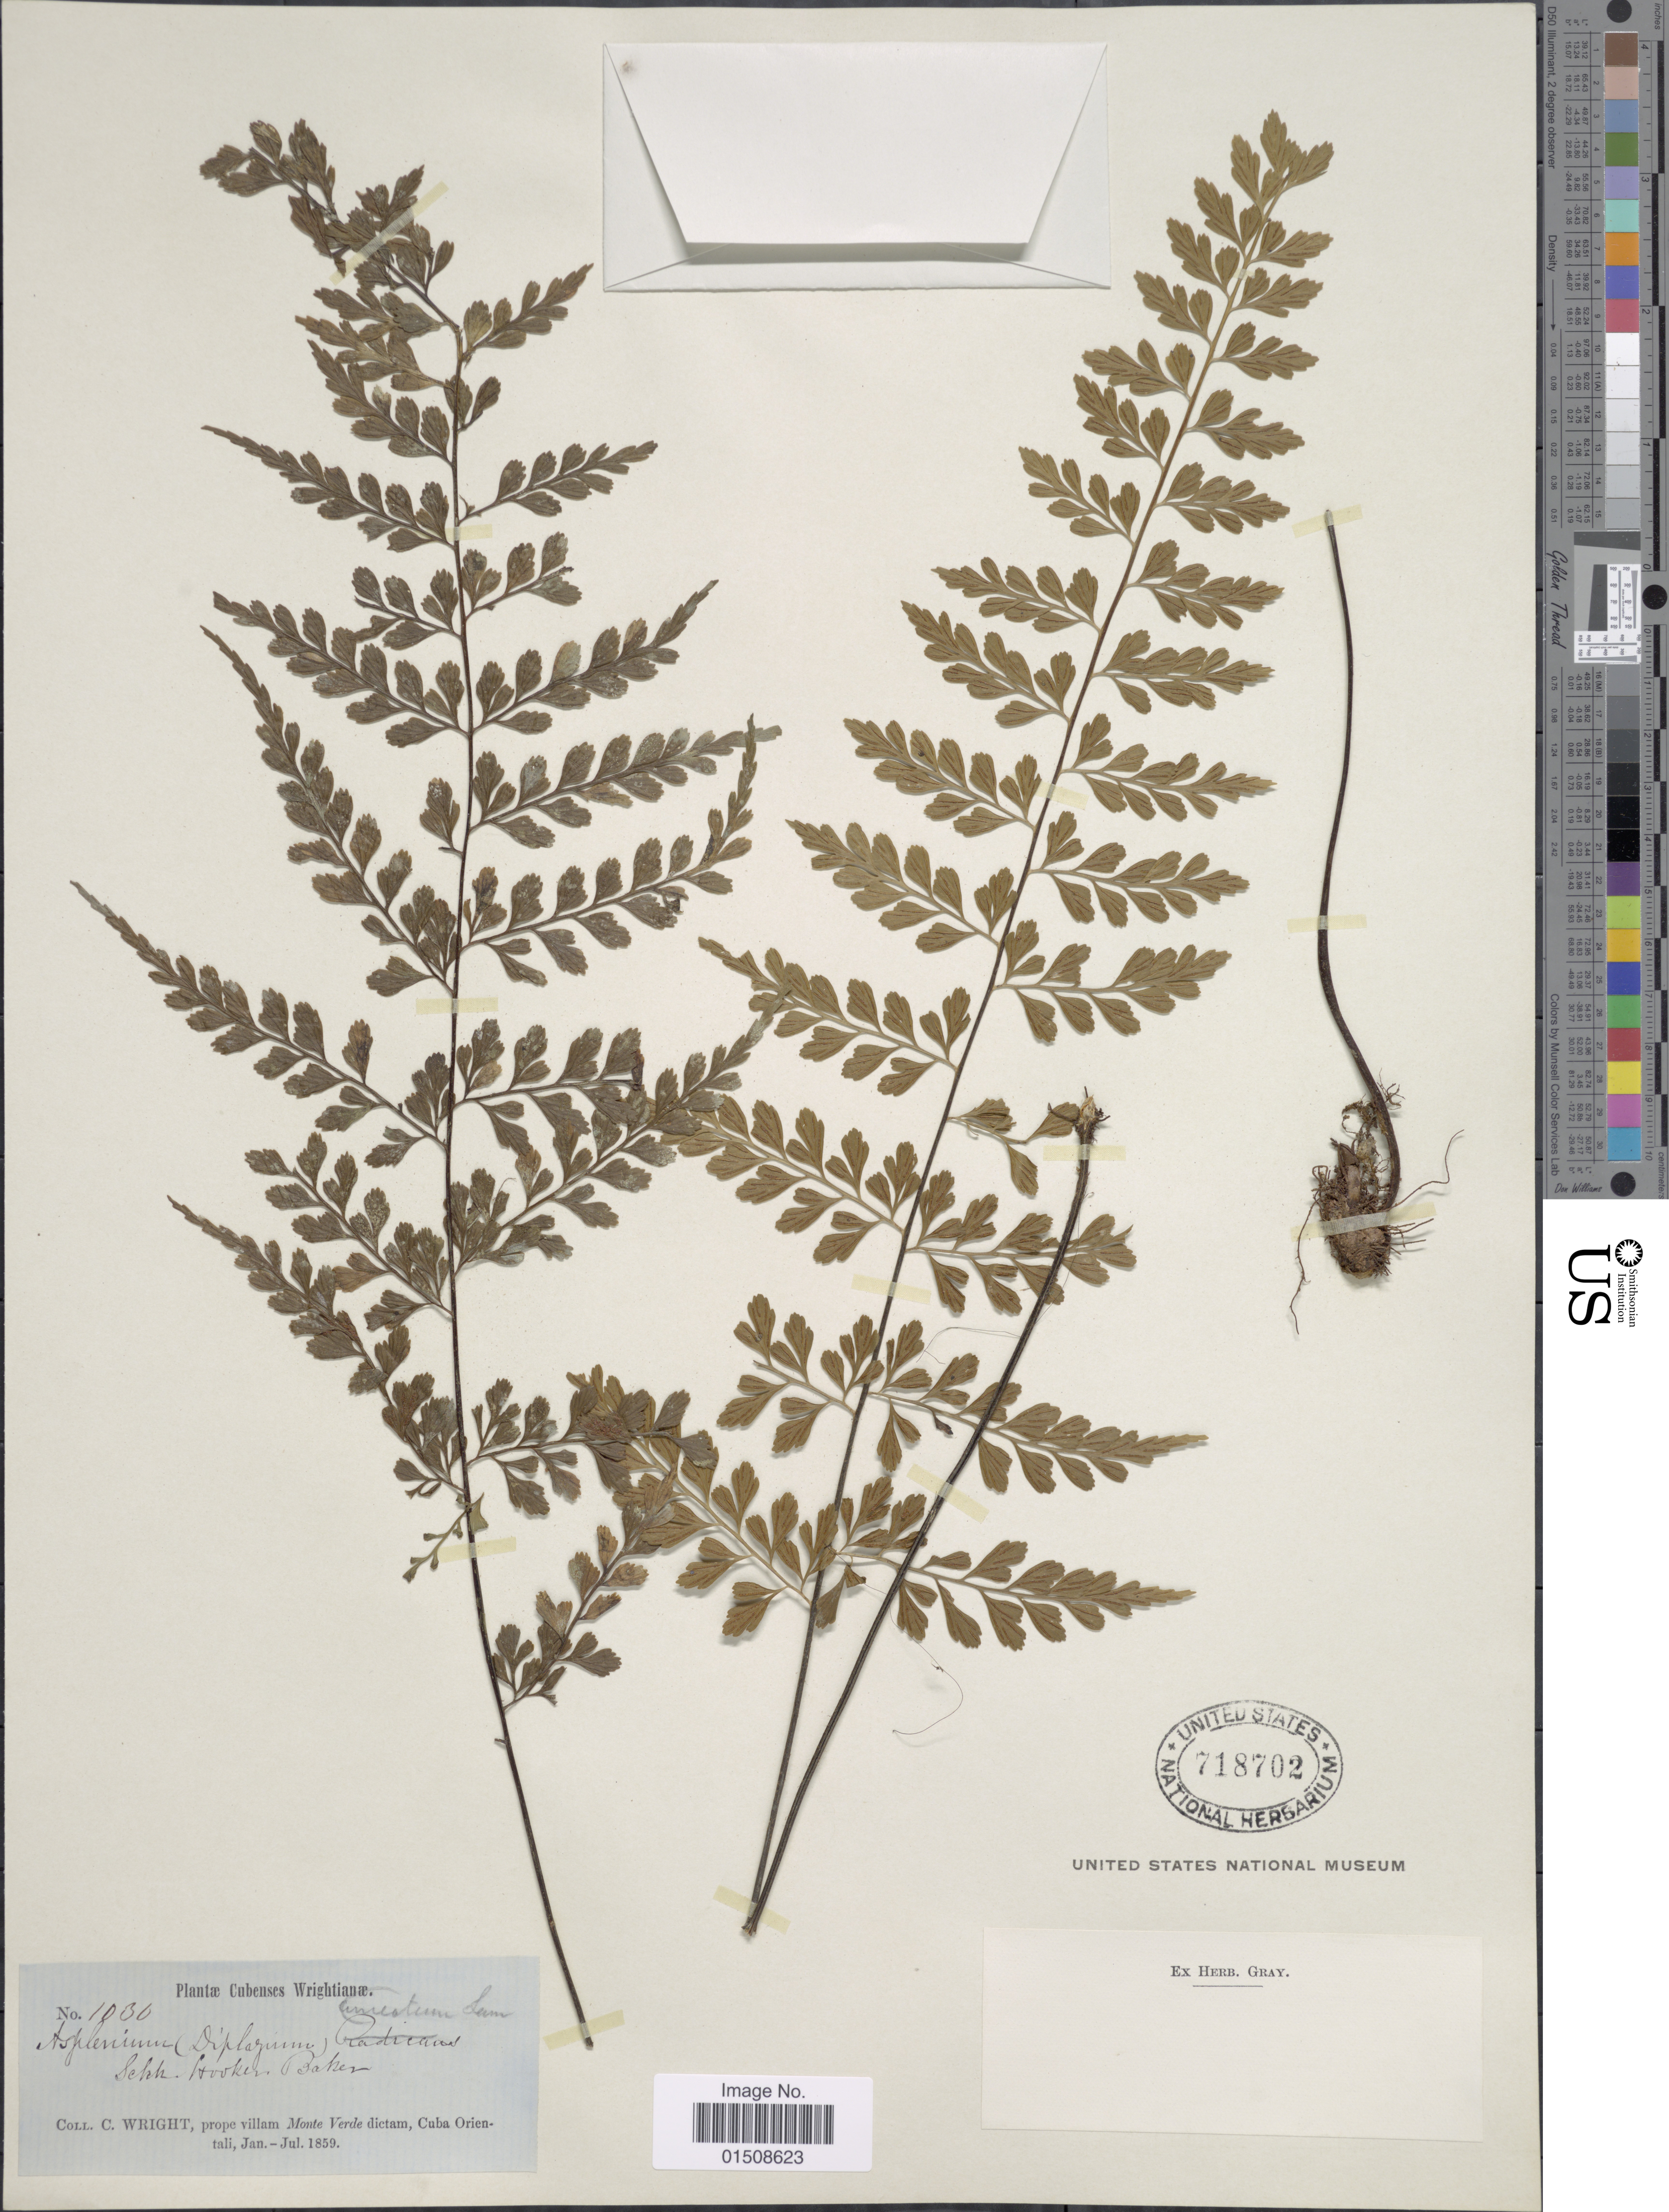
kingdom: Plantae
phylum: Tracheophyta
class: Polypodiopsida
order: Polypodiales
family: Aspleniaceae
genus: Asplenium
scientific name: Asplenium cuneatum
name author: Lam.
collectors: C. Wright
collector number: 1030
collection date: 1859-01/1959-07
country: Cuba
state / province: Oriente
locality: Prope villam Monte Verde dictam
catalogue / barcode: US 718702